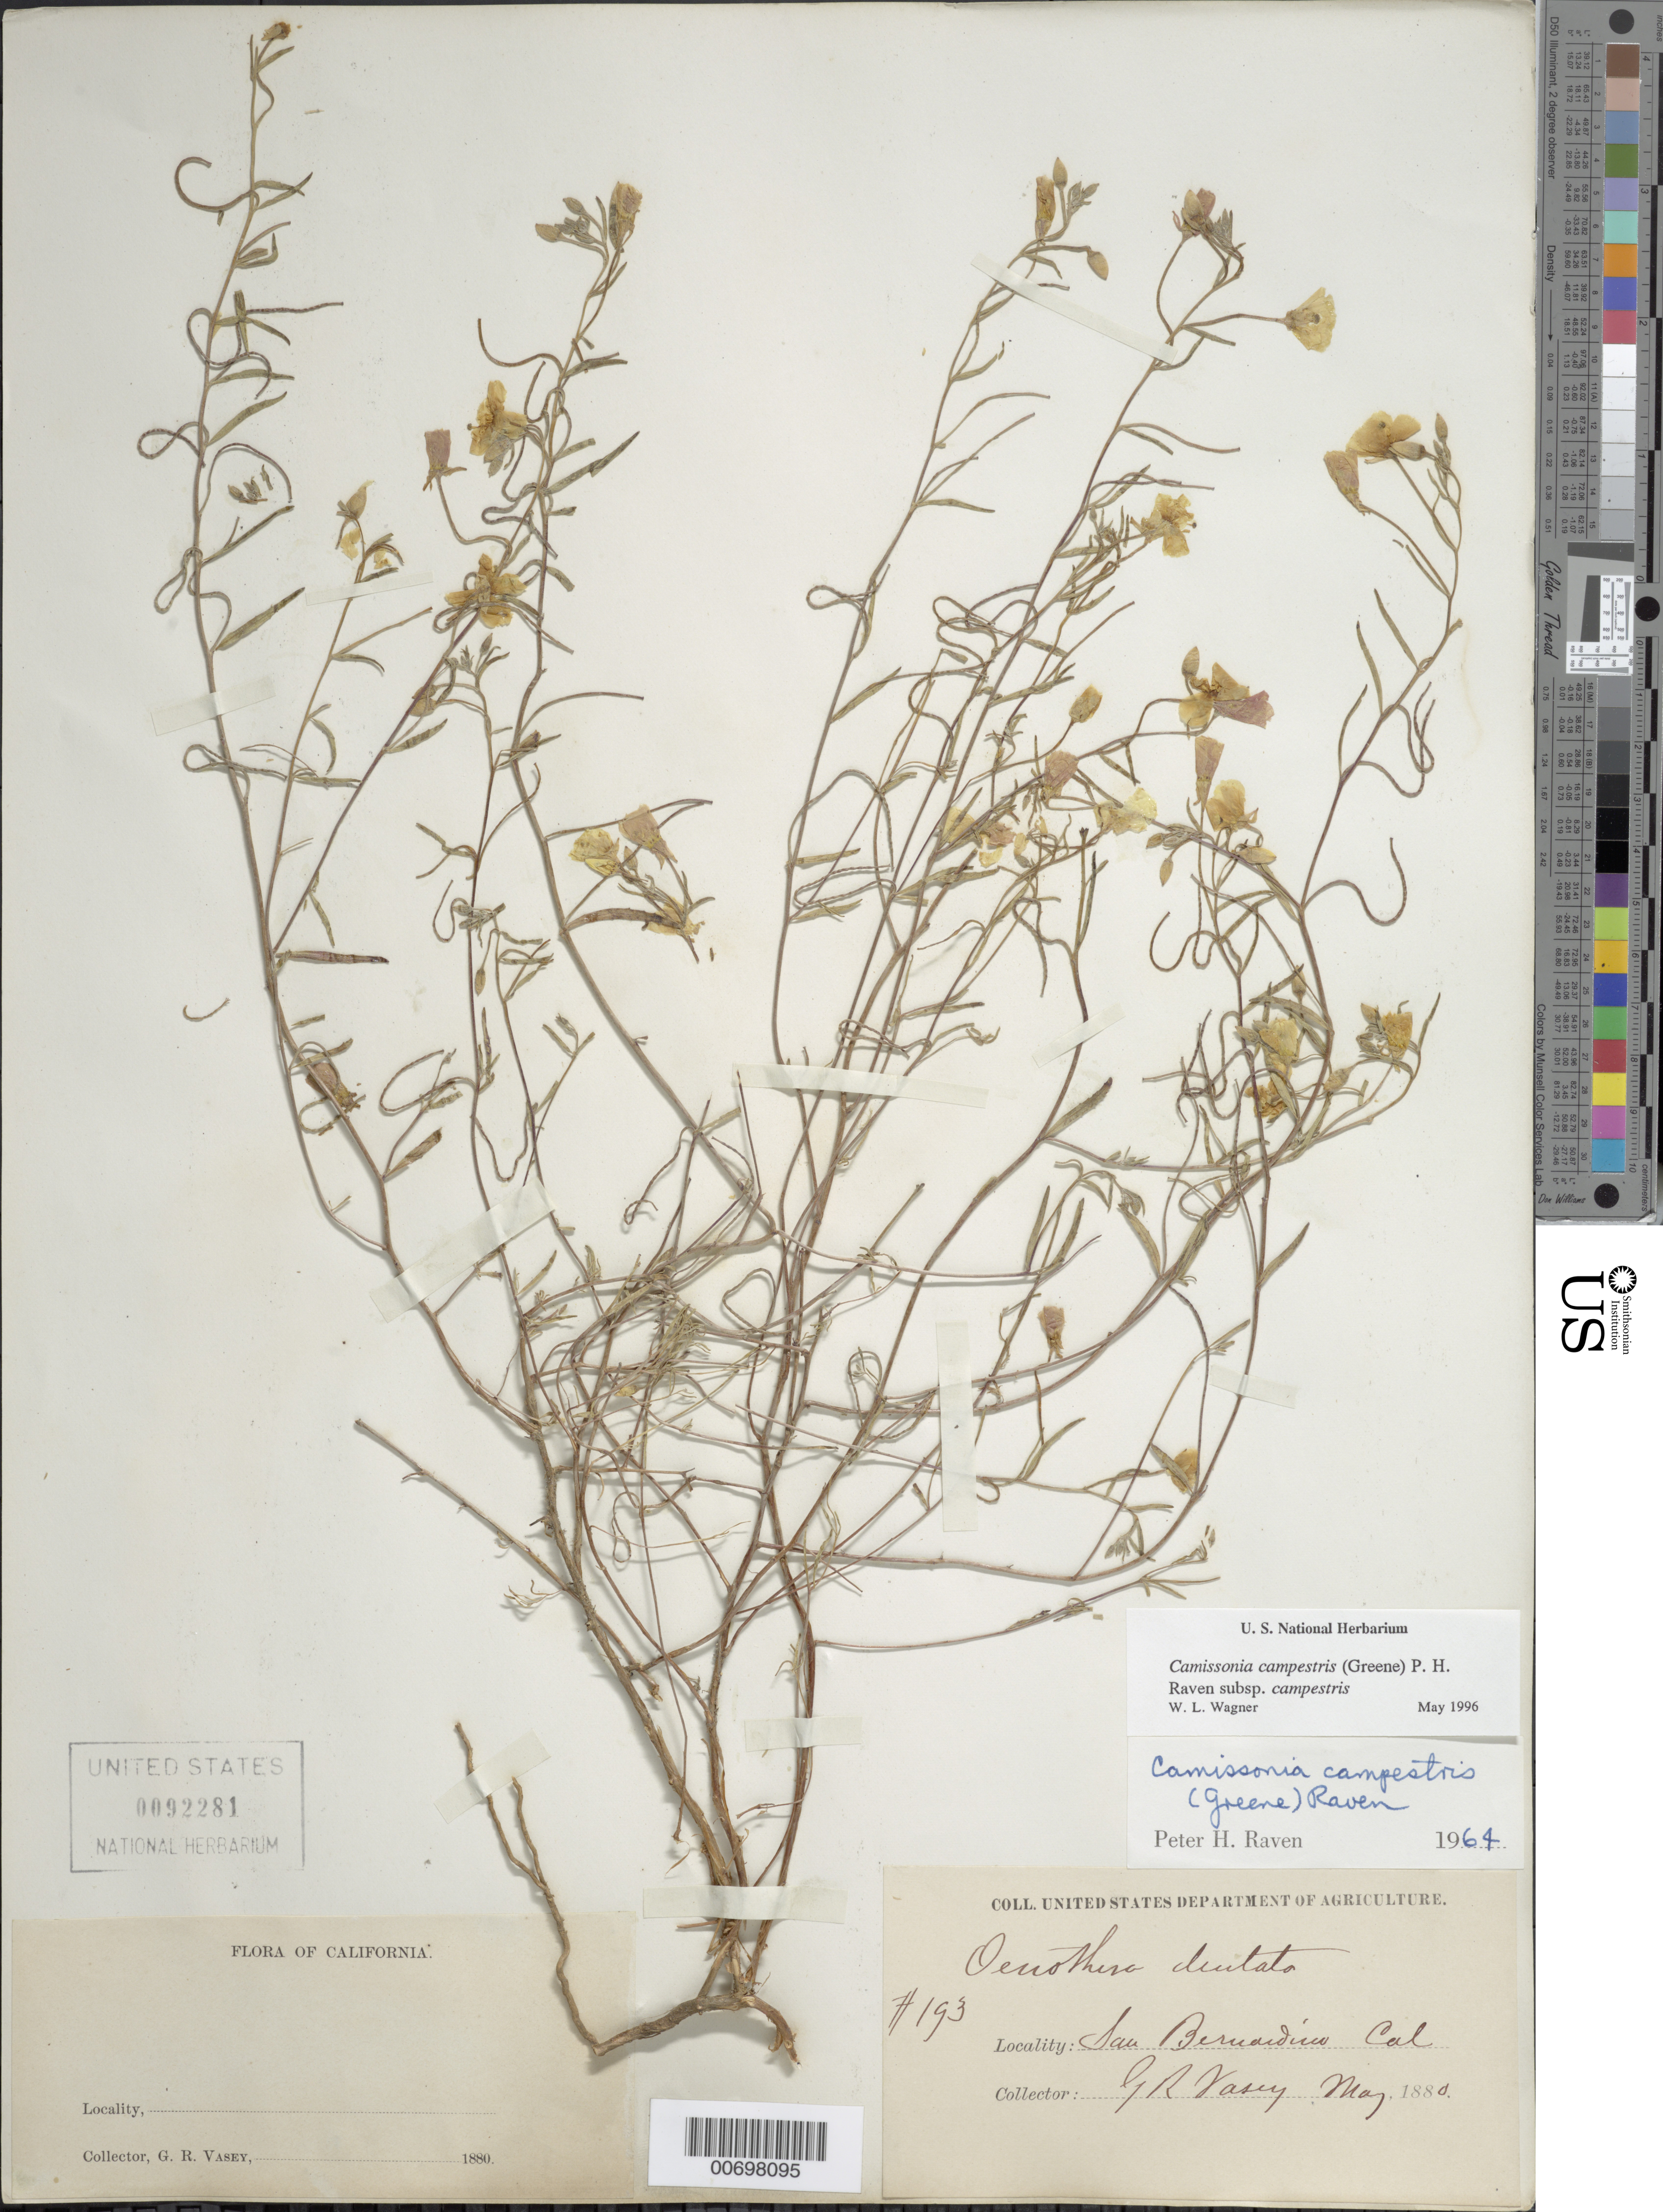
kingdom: Plantae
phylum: Tracheophyta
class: Magnoliopsida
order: Myrtales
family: Onagraceae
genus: Camissonia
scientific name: Camissonia campestris subsp. campestris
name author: (Greene) P.H. Raven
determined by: Wagner, W. L., (BOT), Smithsonian Institution - National Museum of Natural History (UNITED STATES)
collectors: G. R. Vasey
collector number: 193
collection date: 1880-05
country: Portugal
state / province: Madeira (Aut. Reg.)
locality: San Bernardino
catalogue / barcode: US 92281